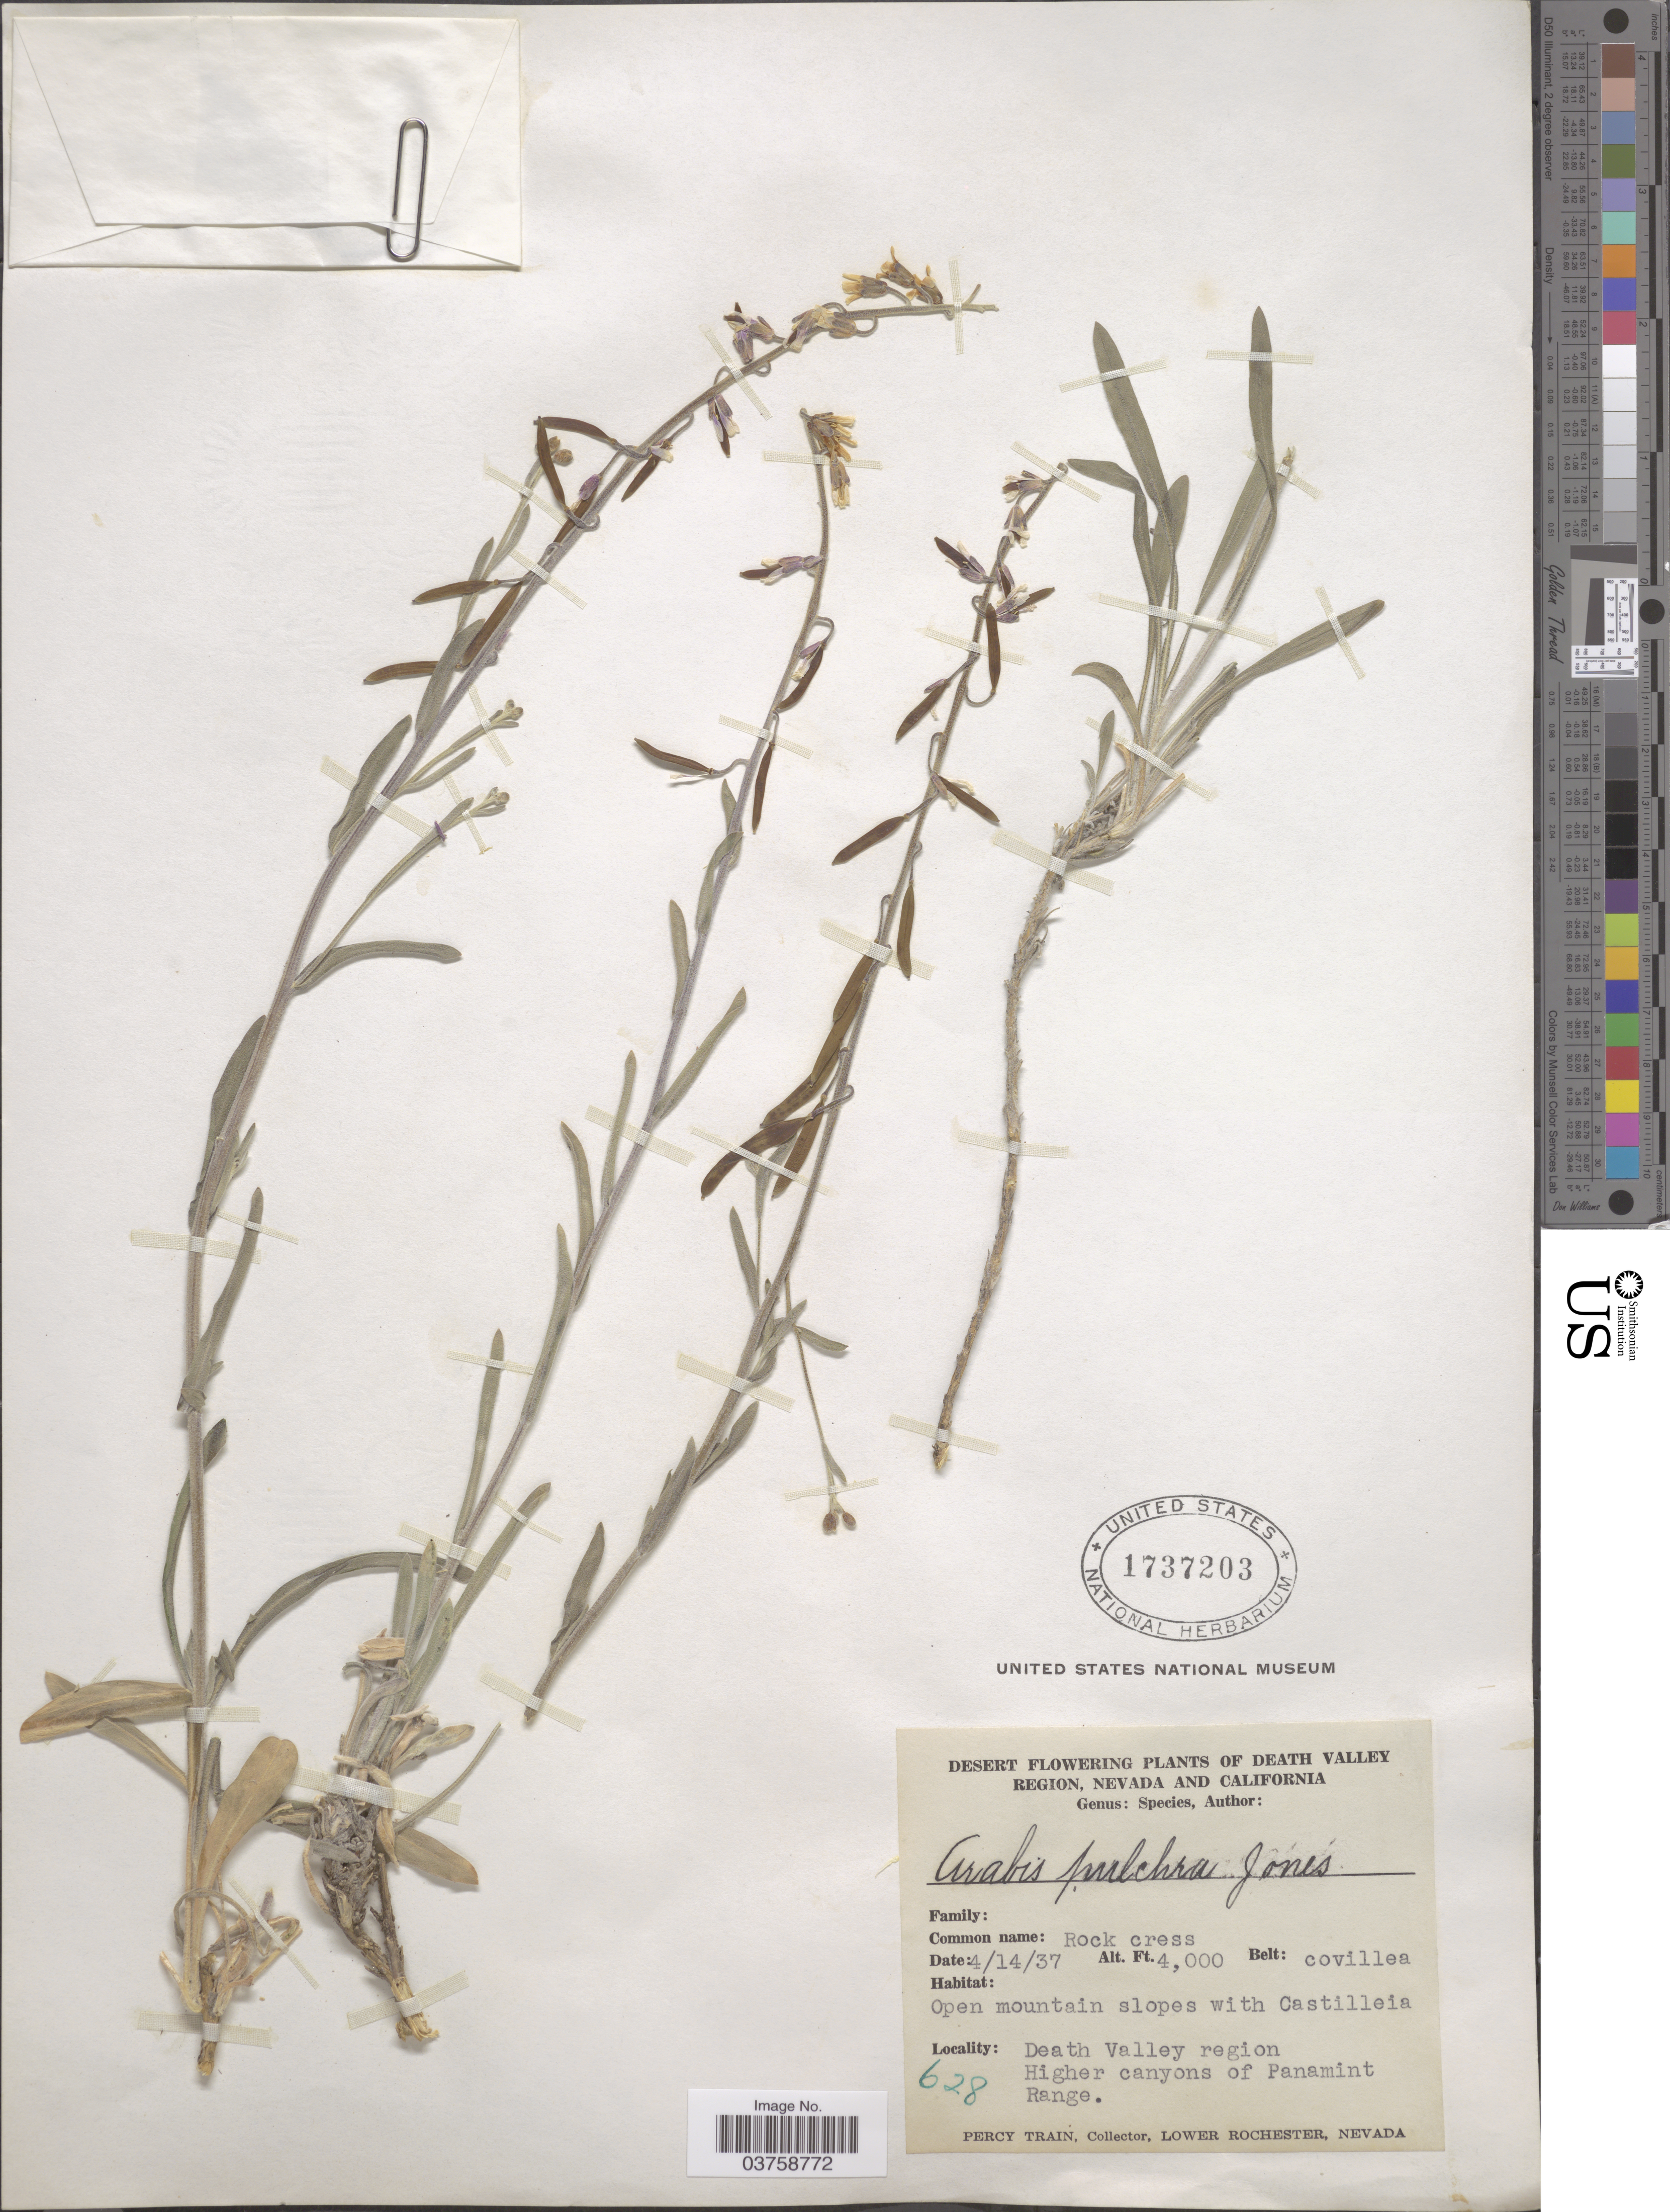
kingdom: Plantae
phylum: Tracheophyta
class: Magnoliopsida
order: Brassicales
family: Brassicaceae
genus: Arabis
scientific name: Arabis pulchra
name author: M.E. Jones ex S. Watson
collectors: P. Train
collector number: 628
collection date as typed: Transcribed d/m/y: 14/4/37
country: United States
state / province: Nevada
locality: Death Valley Region. Higher canyons of Panamint Range.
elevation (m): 1219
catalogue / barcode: US 1737203